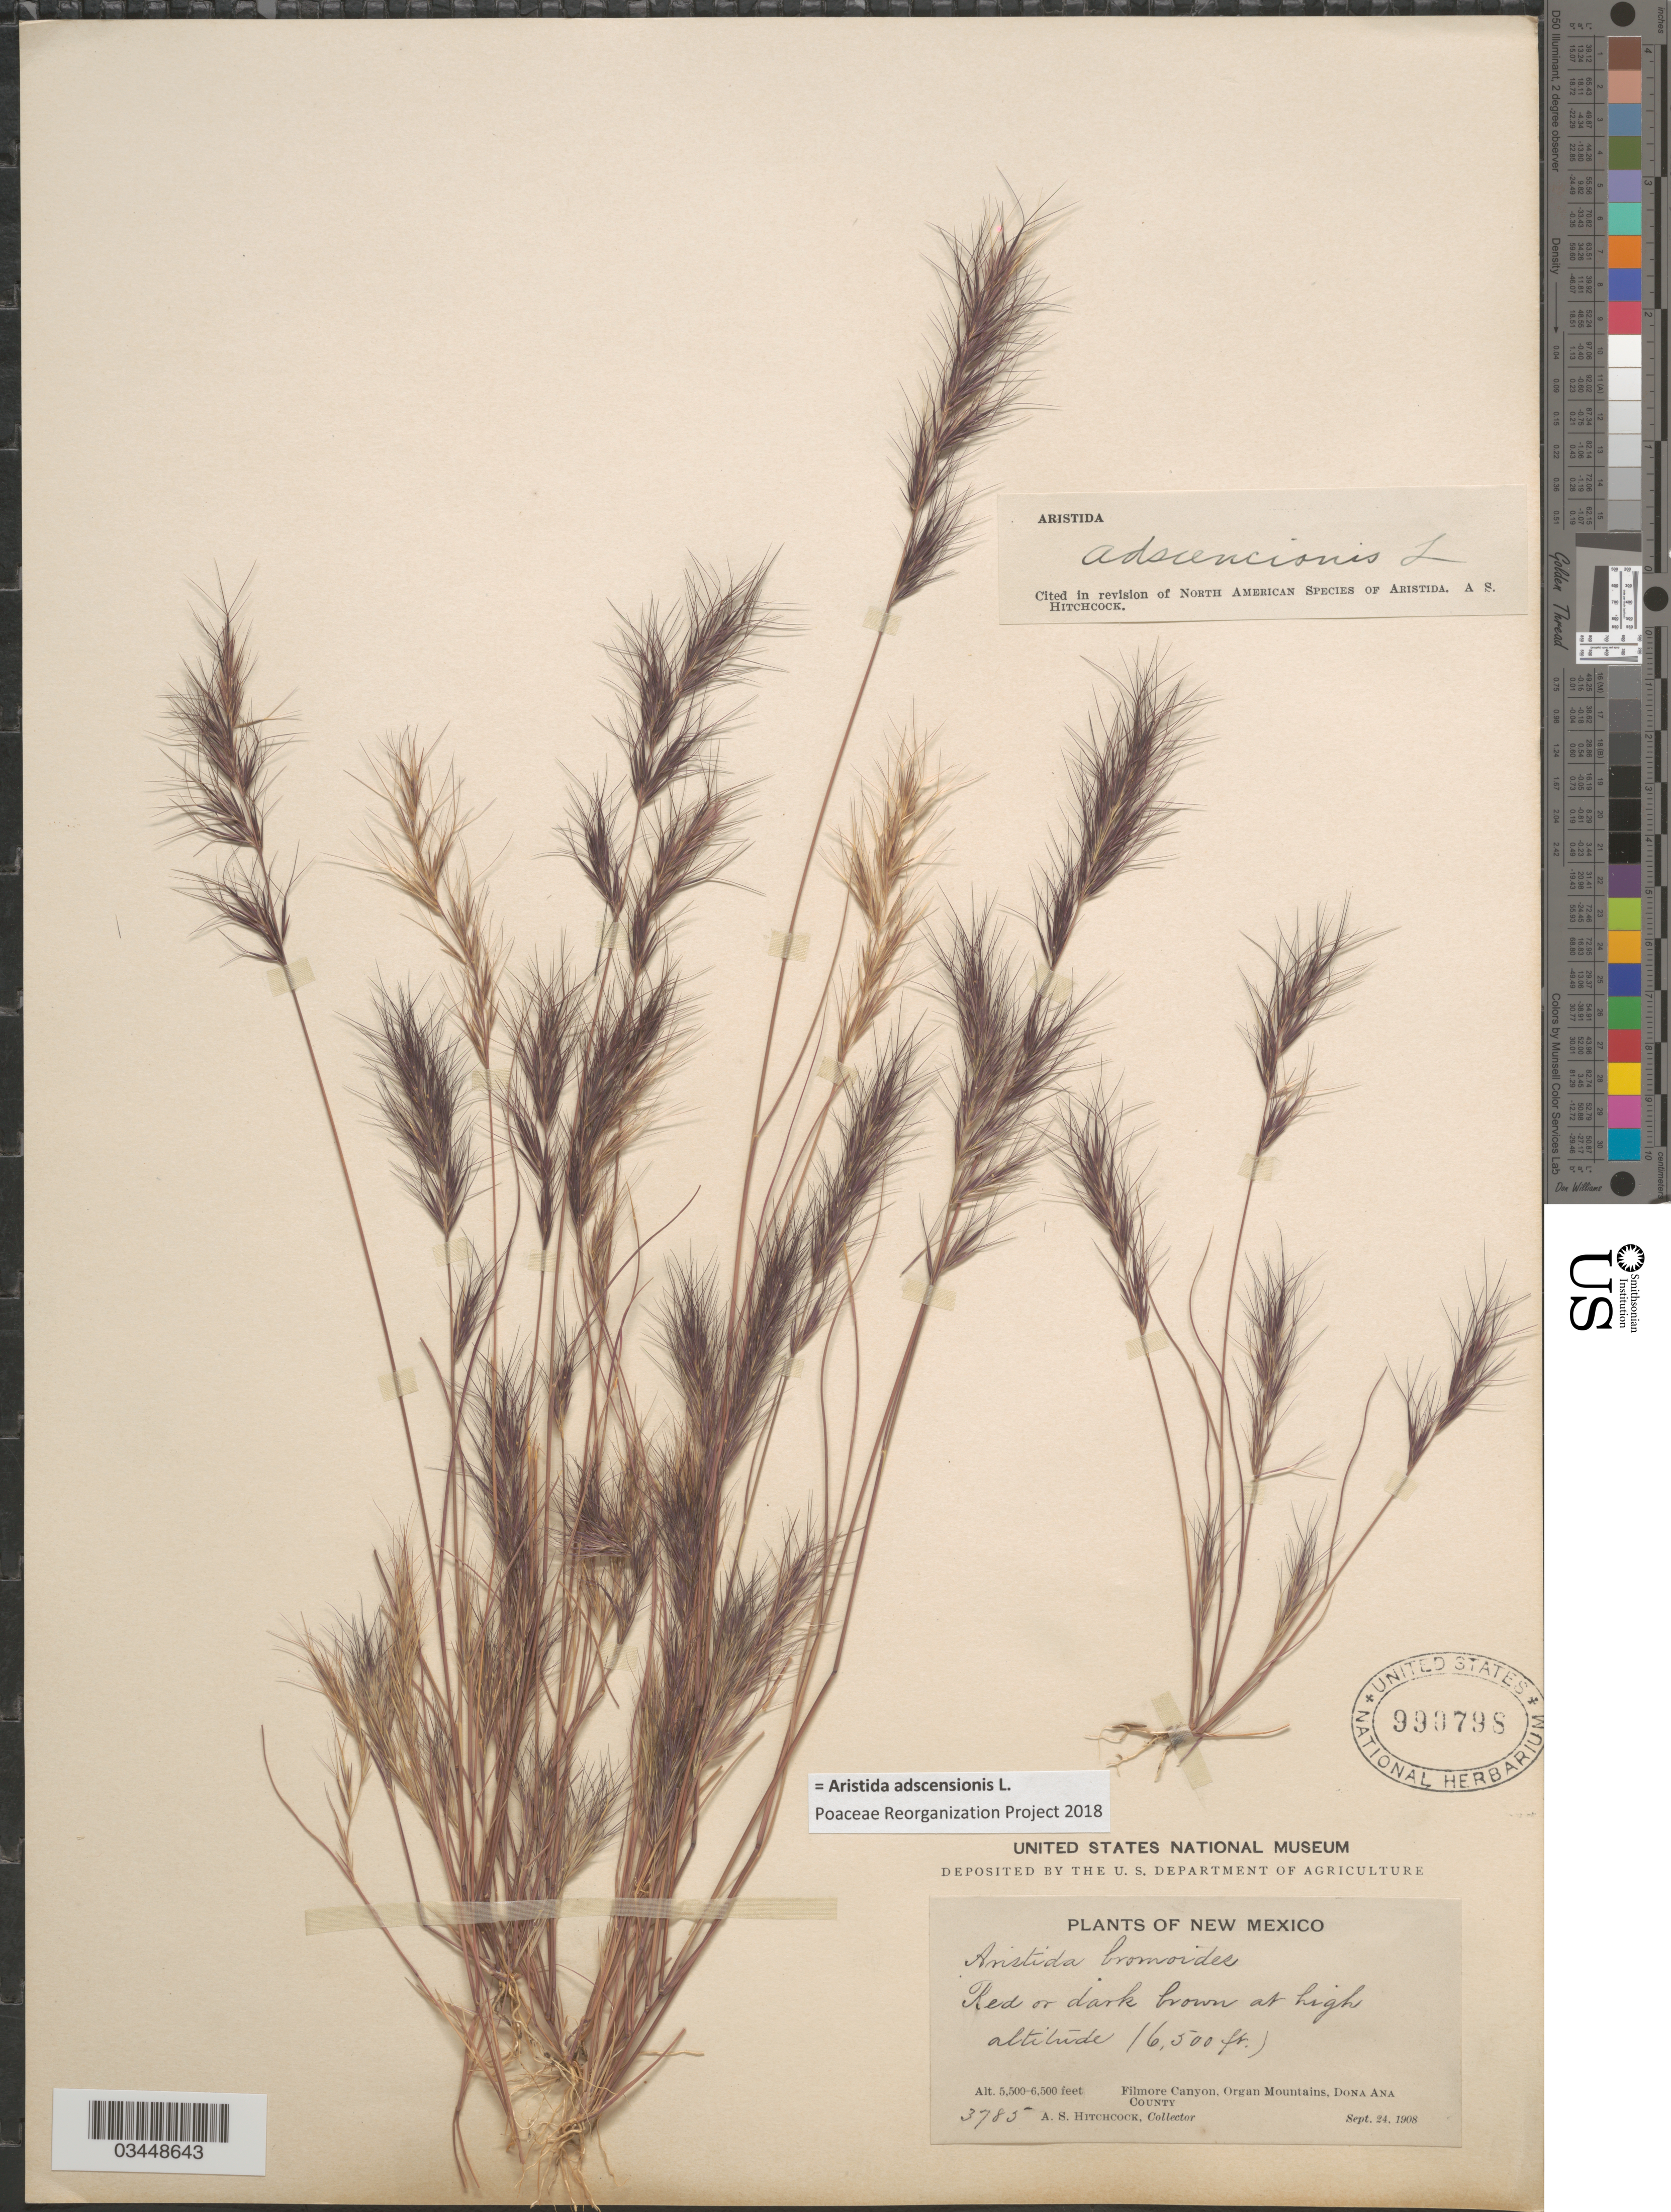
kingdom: Plantae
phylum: Tracheophyta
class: Liliopsida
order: Poales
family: Poaceae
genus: Aristida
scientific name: Aristida adscensionis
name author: L.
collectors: A. S. Hitchcock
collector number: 3785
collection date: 1908-09-24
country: United States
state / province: New Mexico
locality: Filmore Canyon, Organ Mountains, Don Ana County.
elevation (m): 1676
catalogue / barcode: US 990798